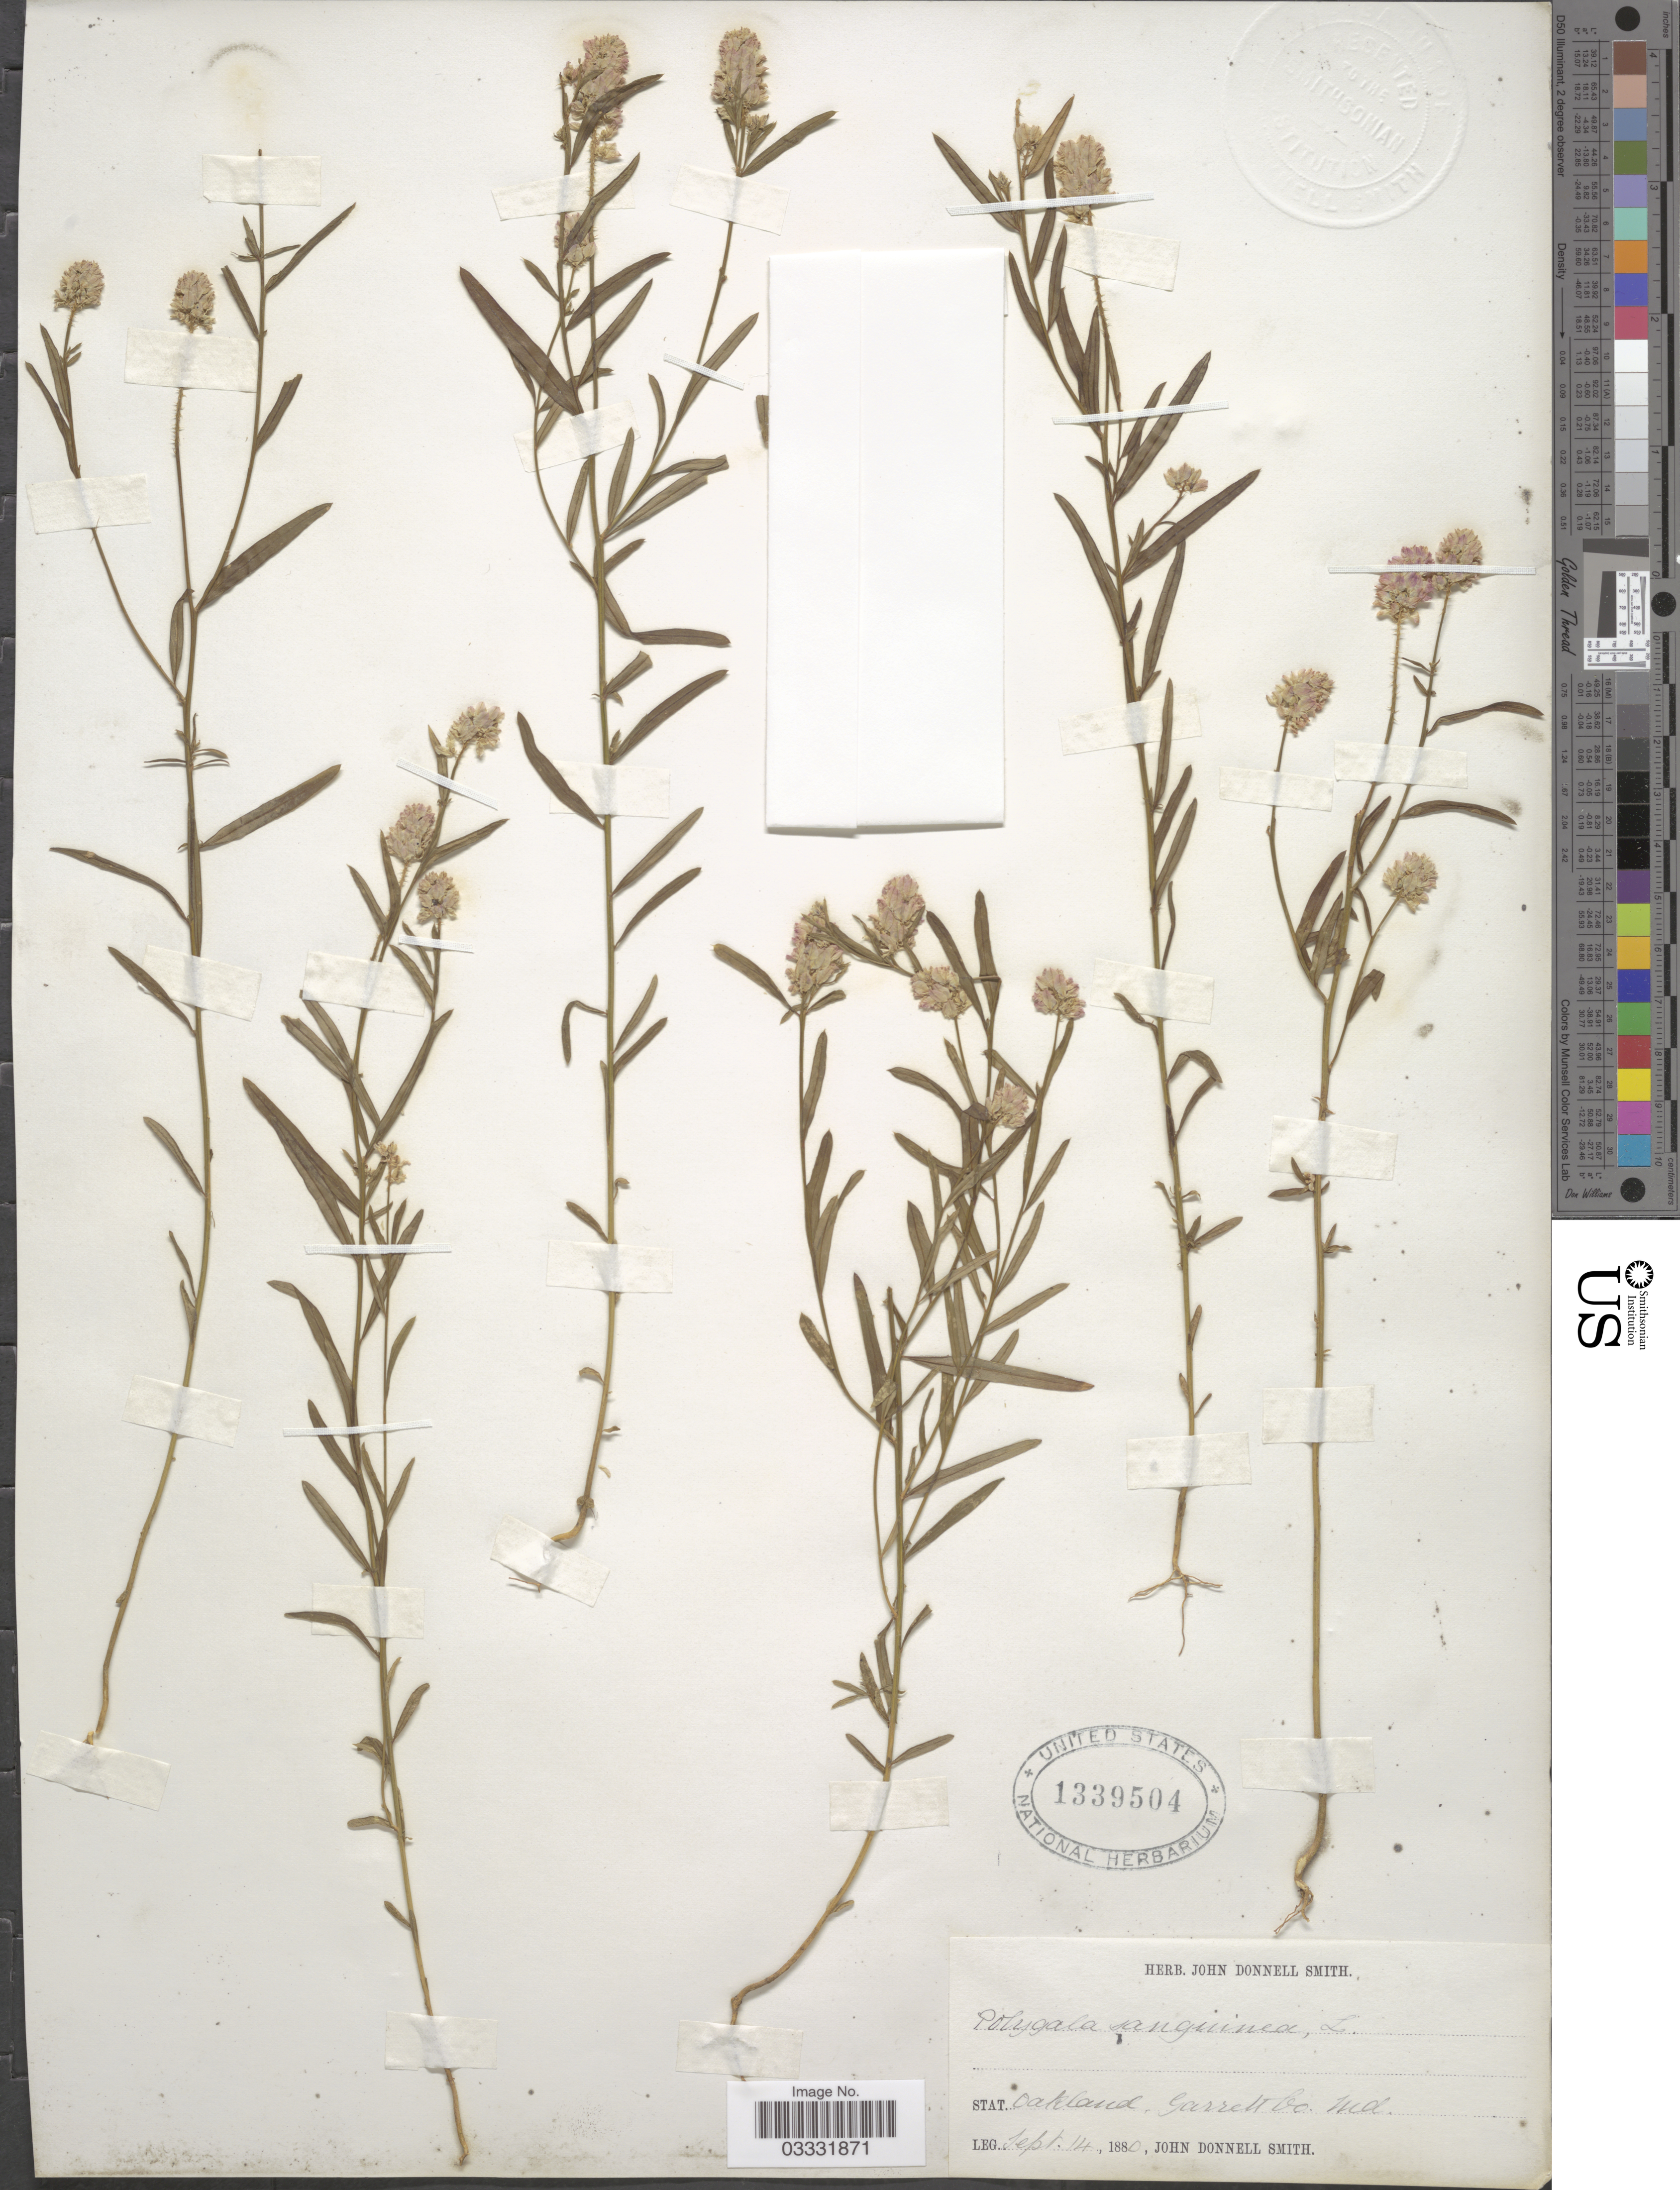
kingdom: Plantae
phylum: Tracheophyta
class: Magnoliopsida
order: Fabales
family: Polygalaceae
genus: Polygala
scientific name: Polygala sanguinea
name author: L.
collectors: J. Donnell Smith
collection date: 1880-09-14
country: United States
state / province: Maryland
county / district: Garrett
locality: Stat. Oakland, Garrett Co.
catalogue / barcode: US 1339504